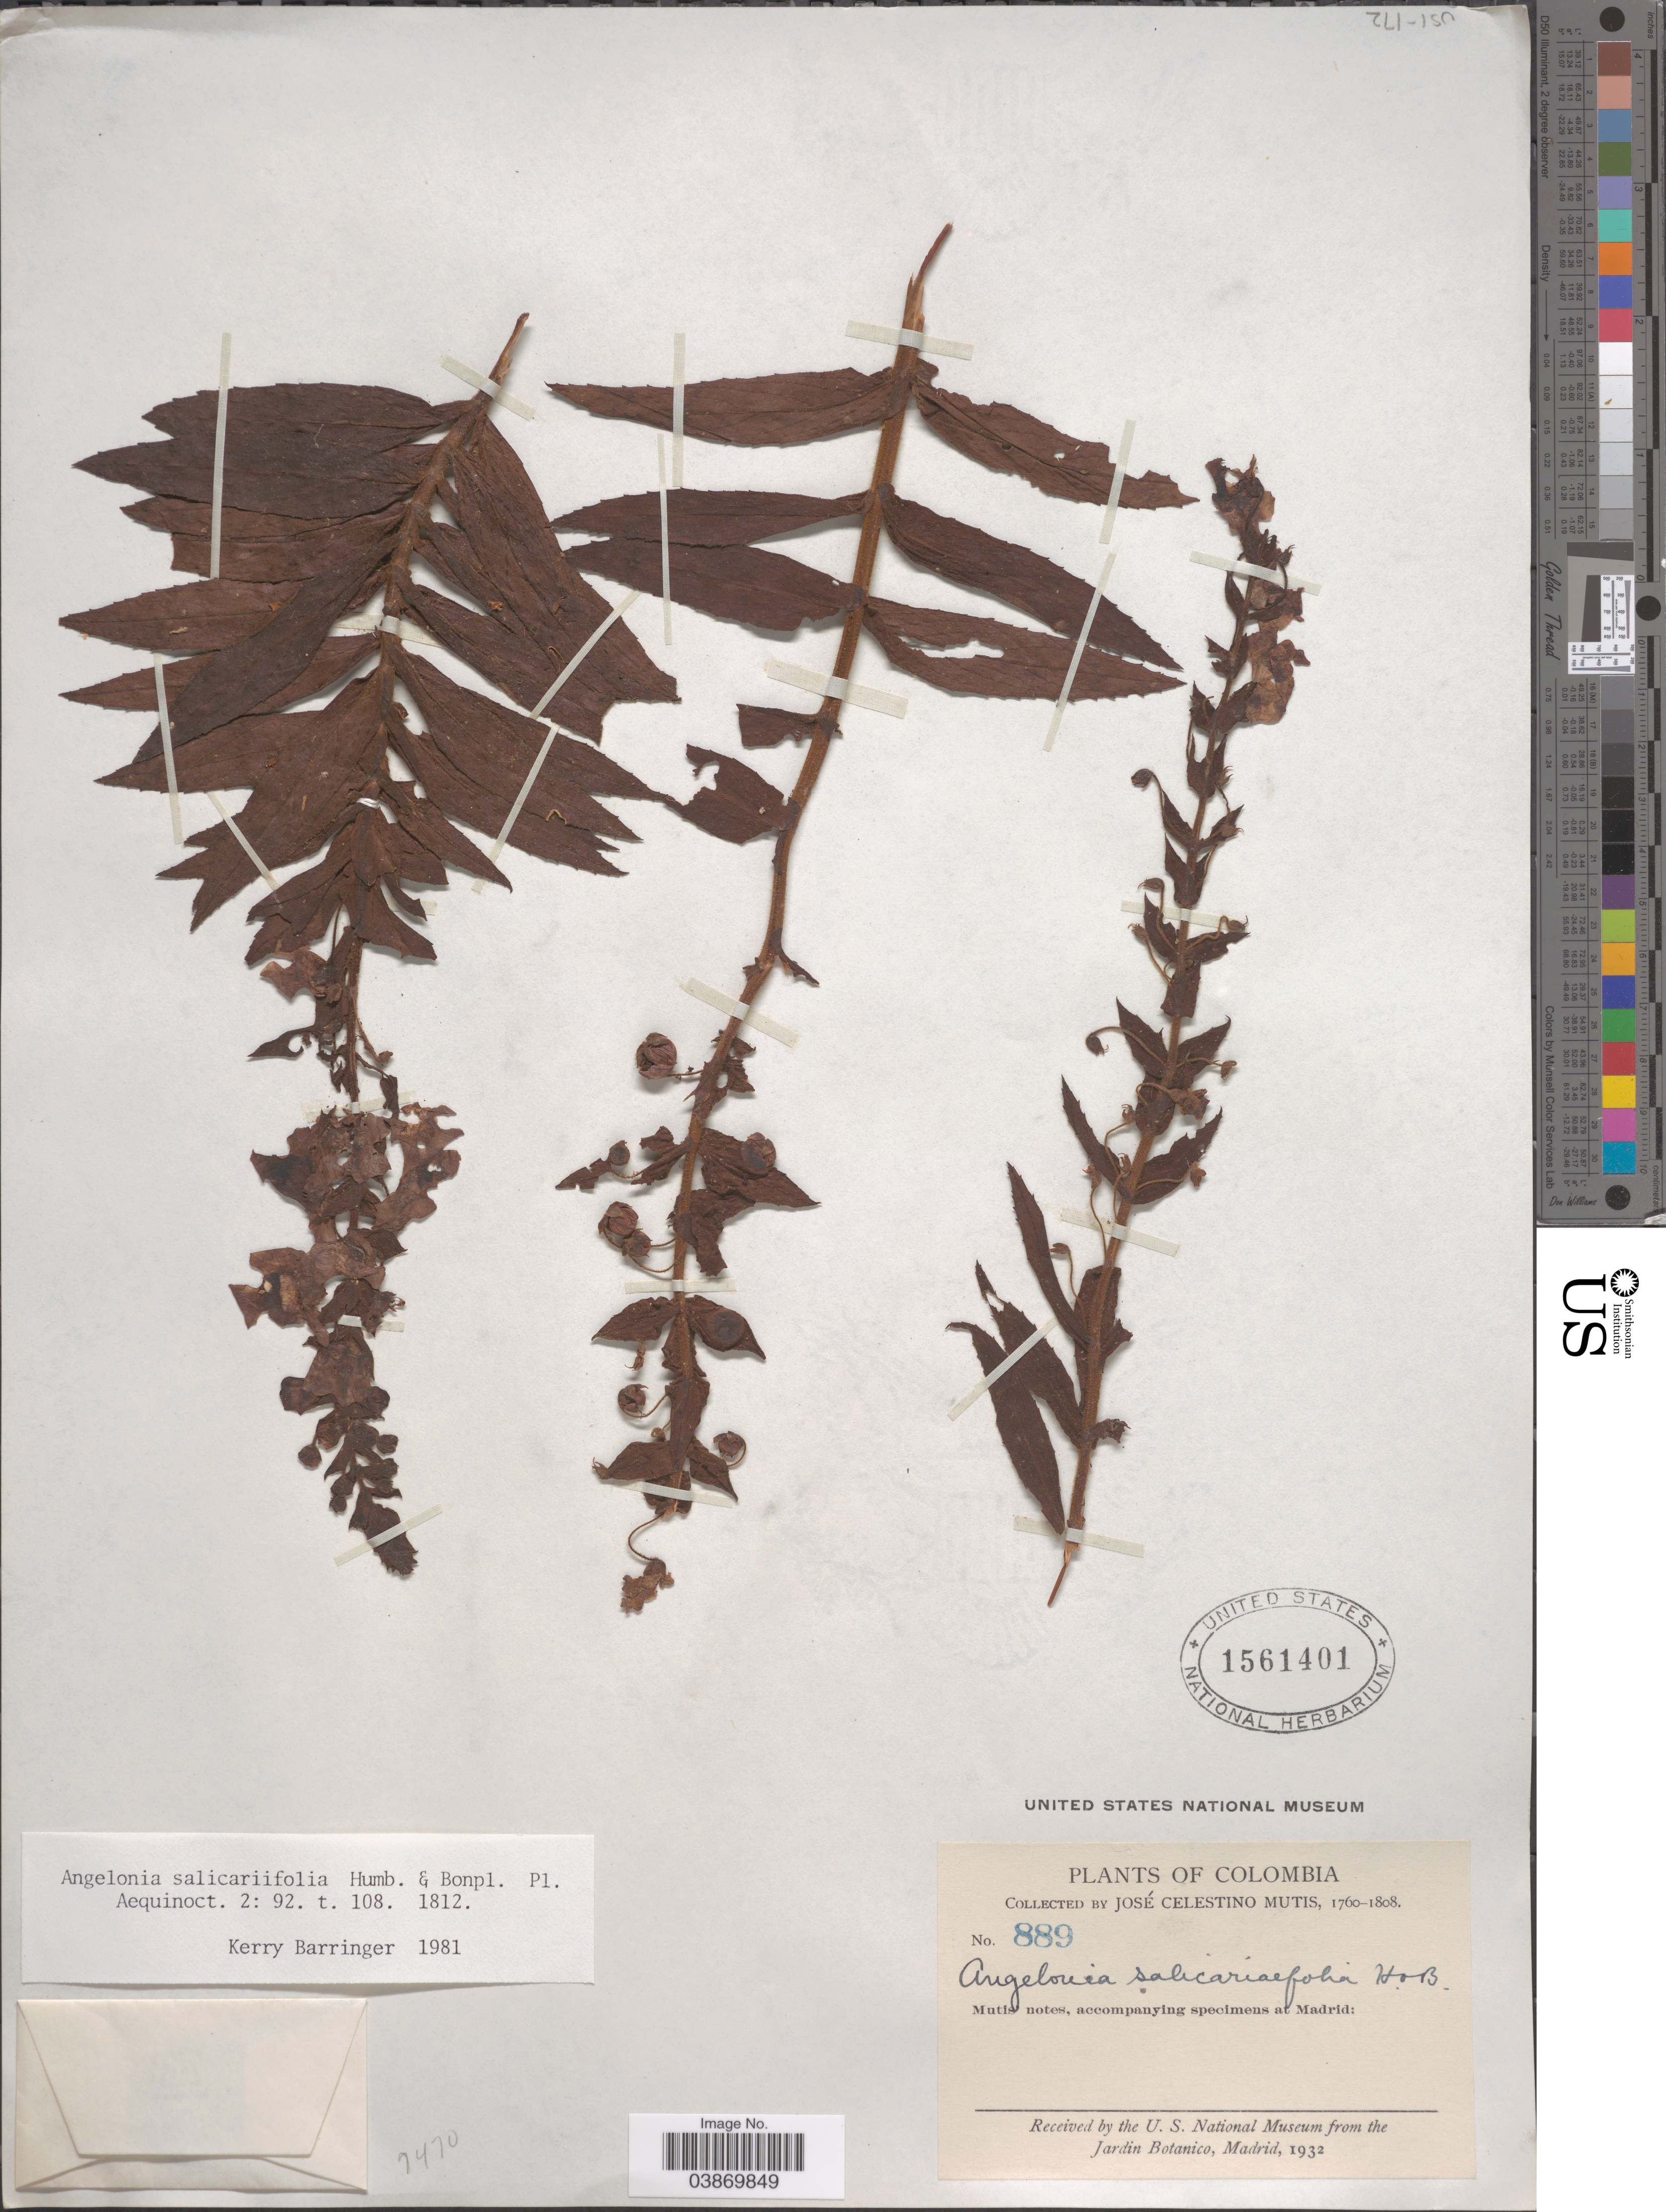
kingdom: Plantae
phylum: Tracheophyta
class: Magnoliopsida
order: Lamiales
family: Plantaginaceae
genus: Angelonia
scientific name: Angelonia salicariifolia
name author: Bonpl.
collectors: J. C. B. Mutis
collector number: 889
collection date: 1760/1808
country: Colombia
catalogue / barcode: US 1561401